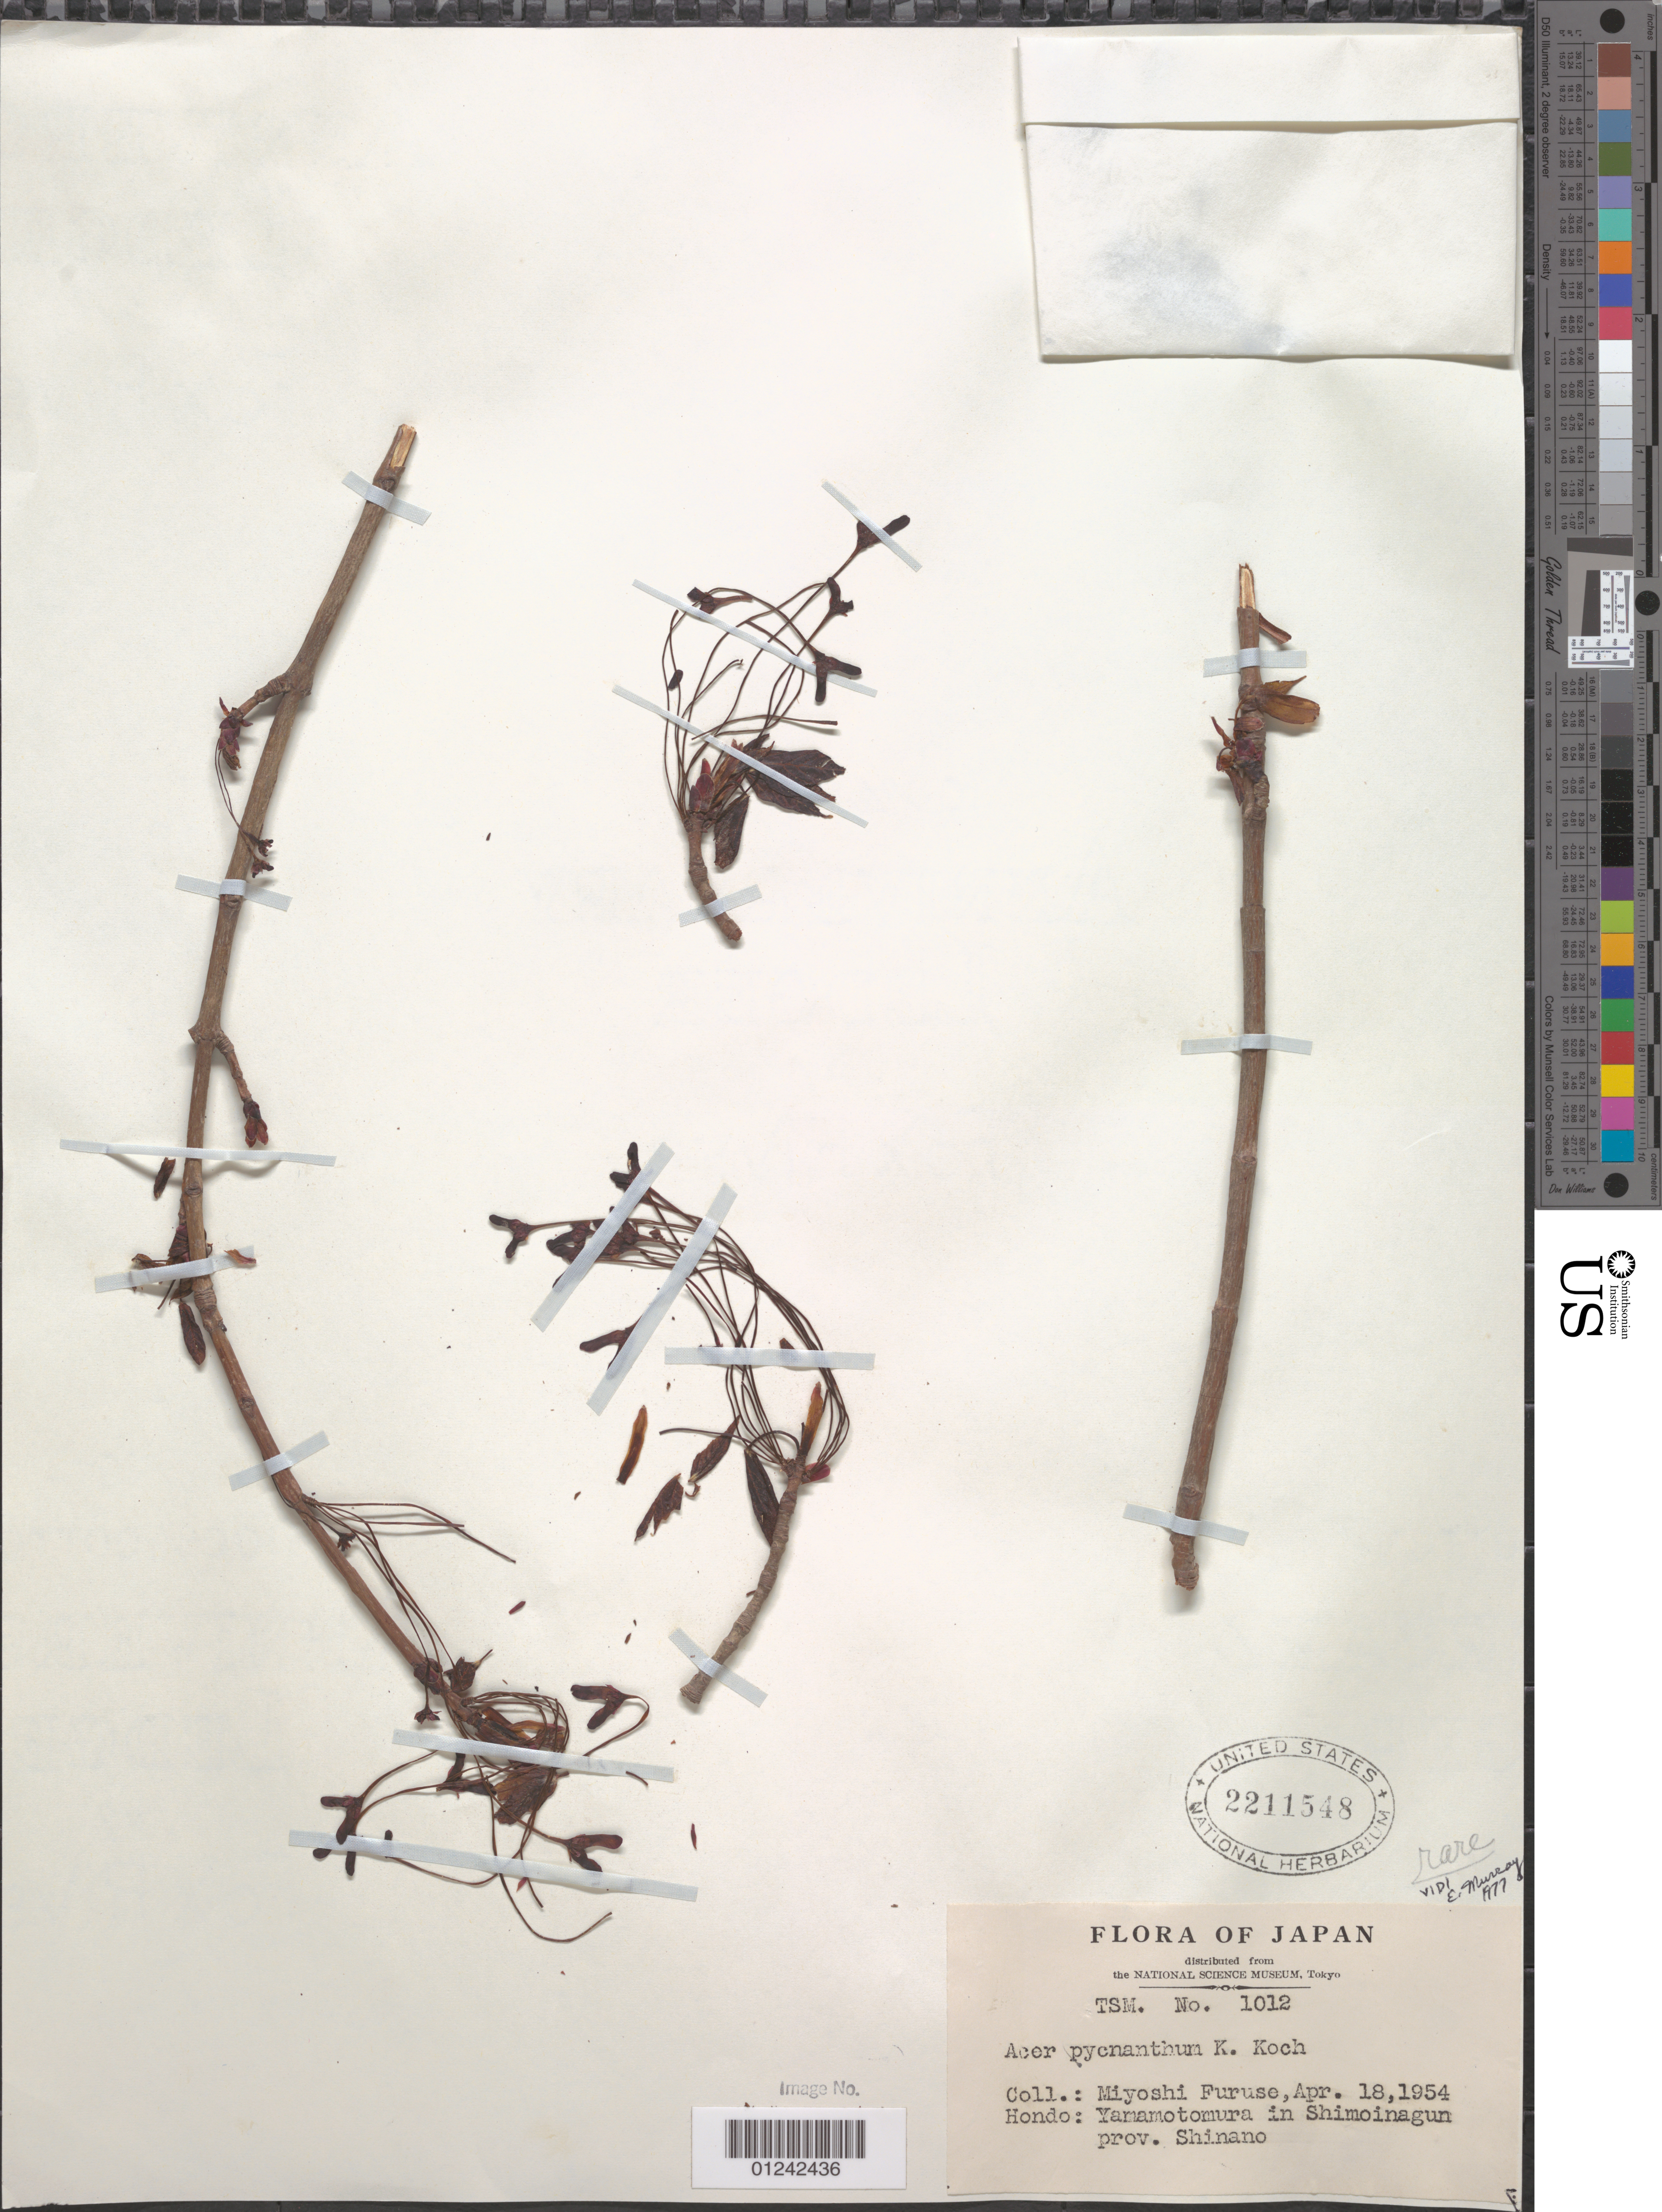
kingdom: Plantae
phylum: Tracheophyta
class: Magnoliopsida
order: Sapindales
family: Sapindaceae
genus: Acer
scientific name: Acer pycnanthum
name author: Koch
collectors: M. Furuse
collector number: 1012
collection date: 1954-04-18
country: Japan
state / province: Nagano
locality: Hondo: Yamamotomura in Shimoinagun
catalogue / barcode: US 2211548